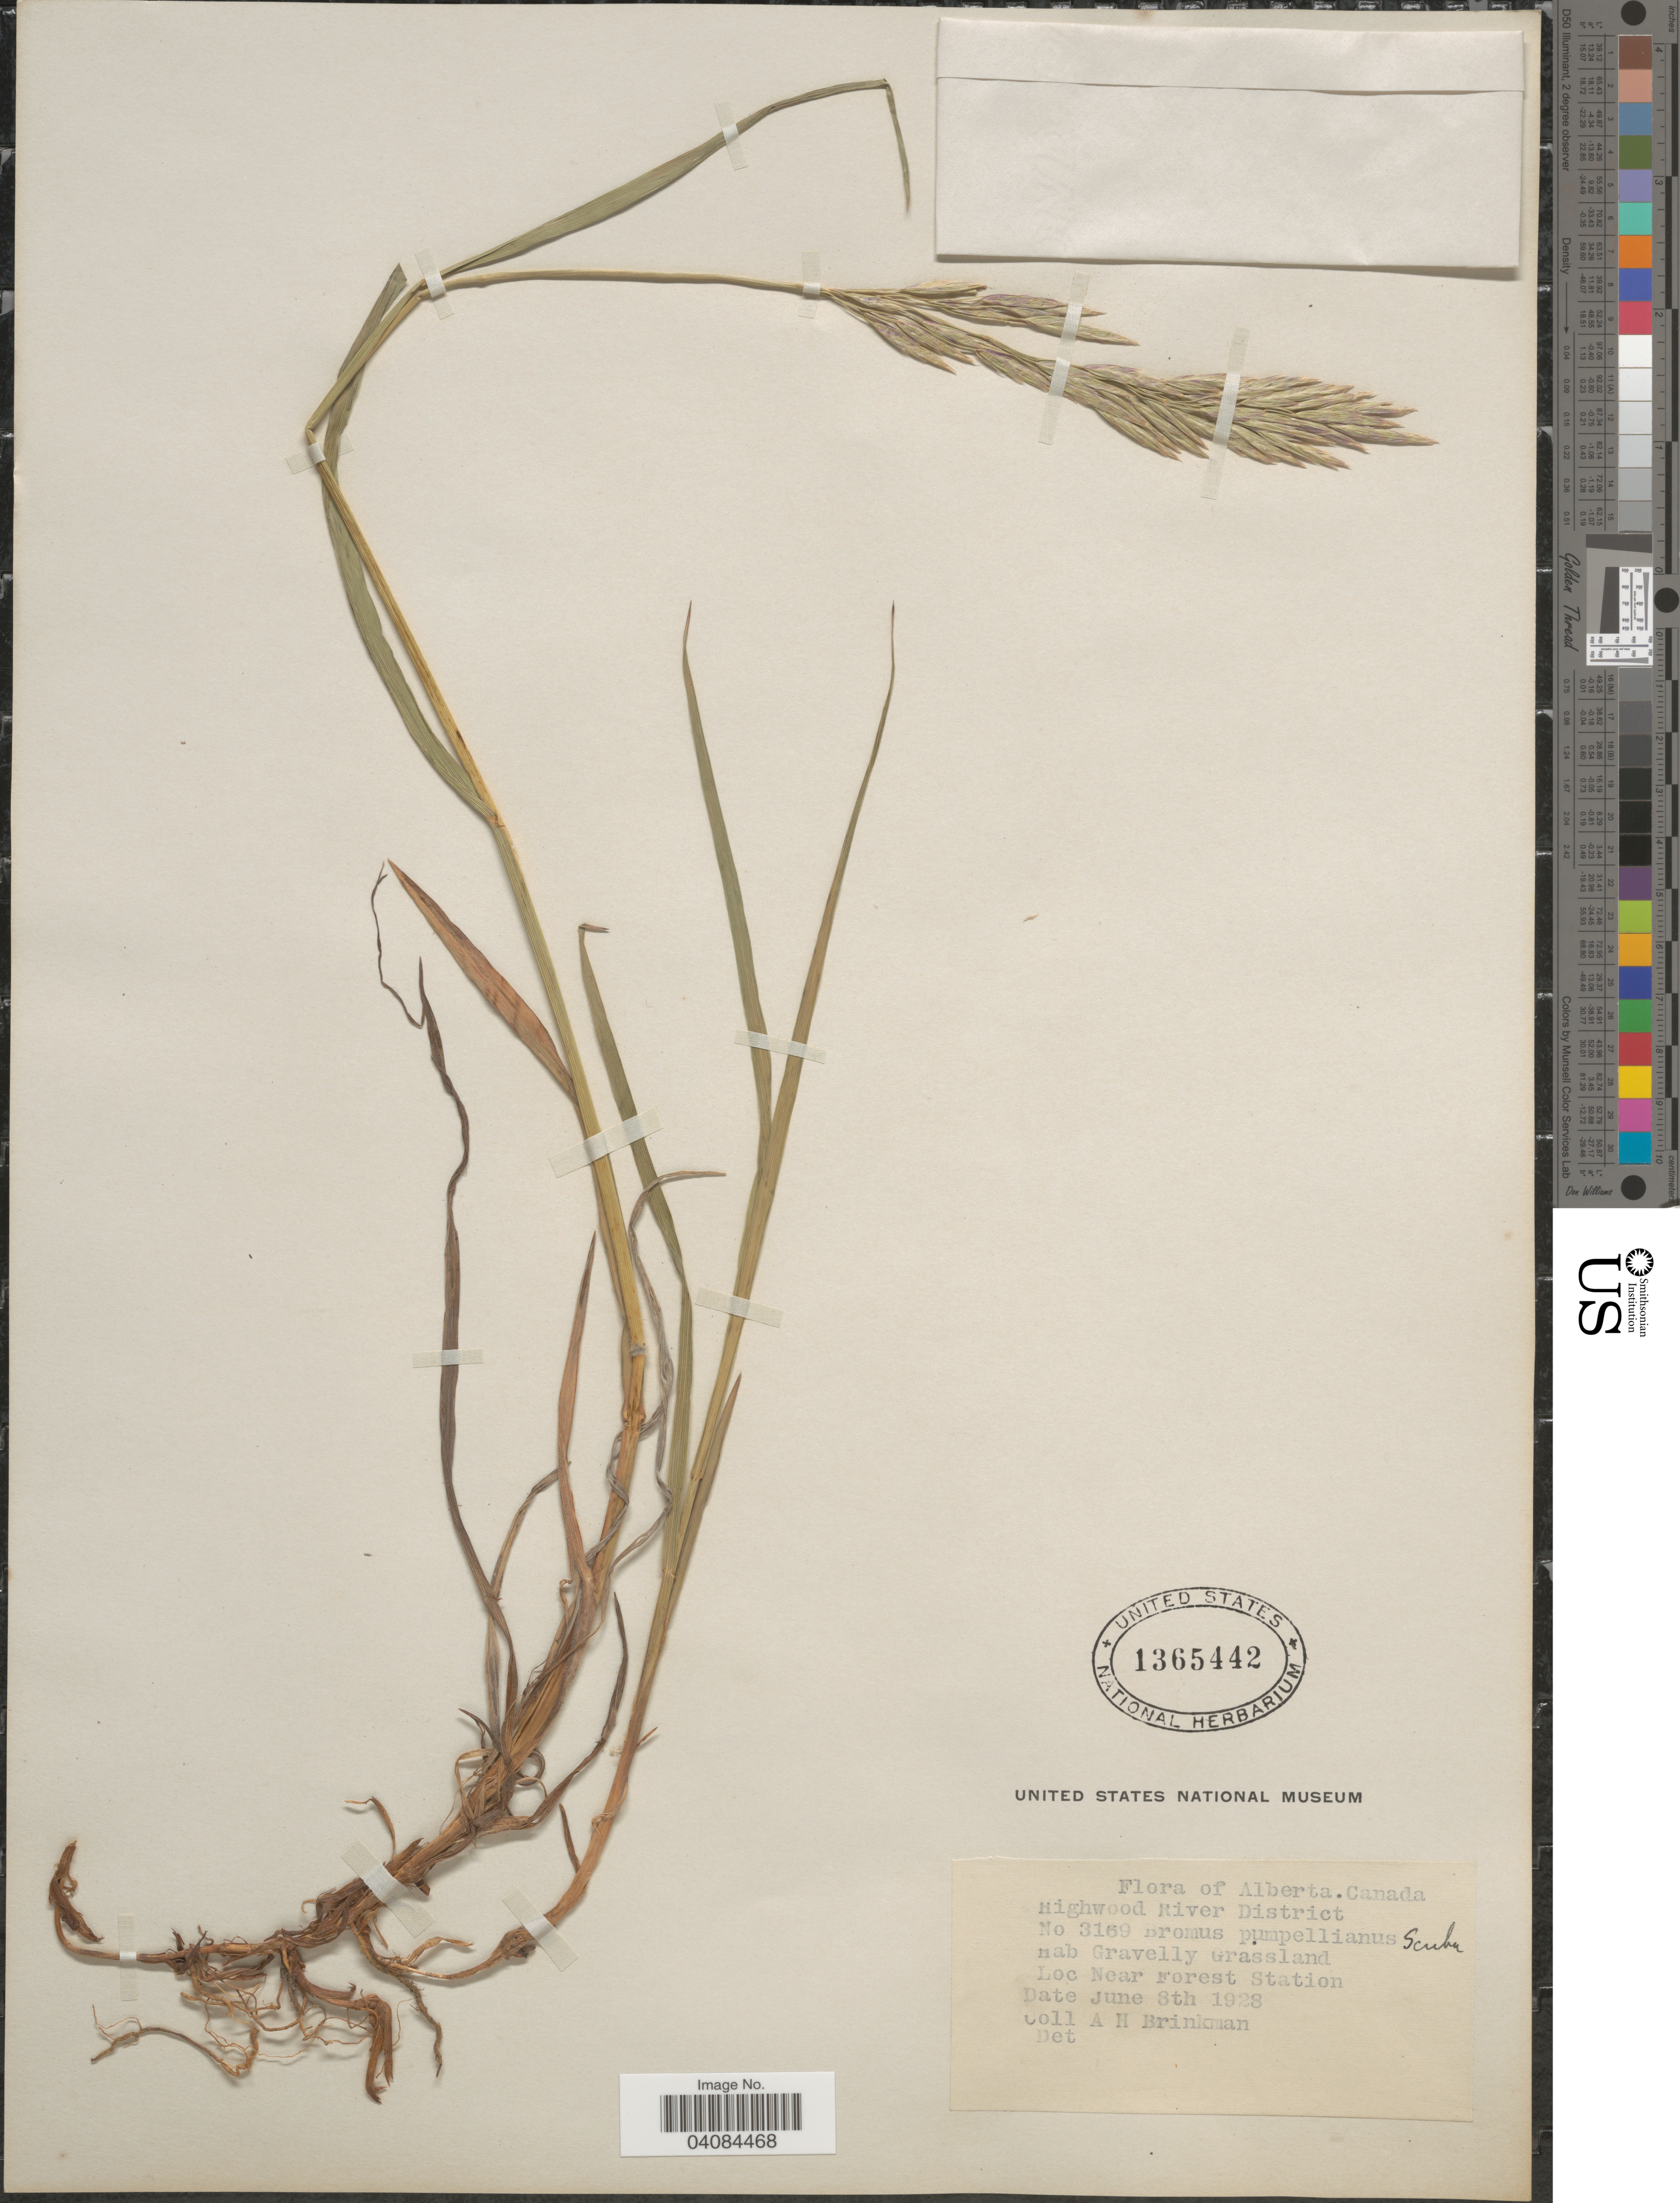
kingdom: Plantae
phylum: Tracheophyta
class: Liliopsida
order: Poales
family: Poaceae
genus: Bromus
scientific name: Bromus pumpellianus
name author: Scribn.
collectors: A. Brinkman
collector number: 3169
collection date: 1928-06-08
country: Canada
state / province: Alberta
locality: Highwood River District. Near Forest Station.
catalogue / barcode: US 1365442